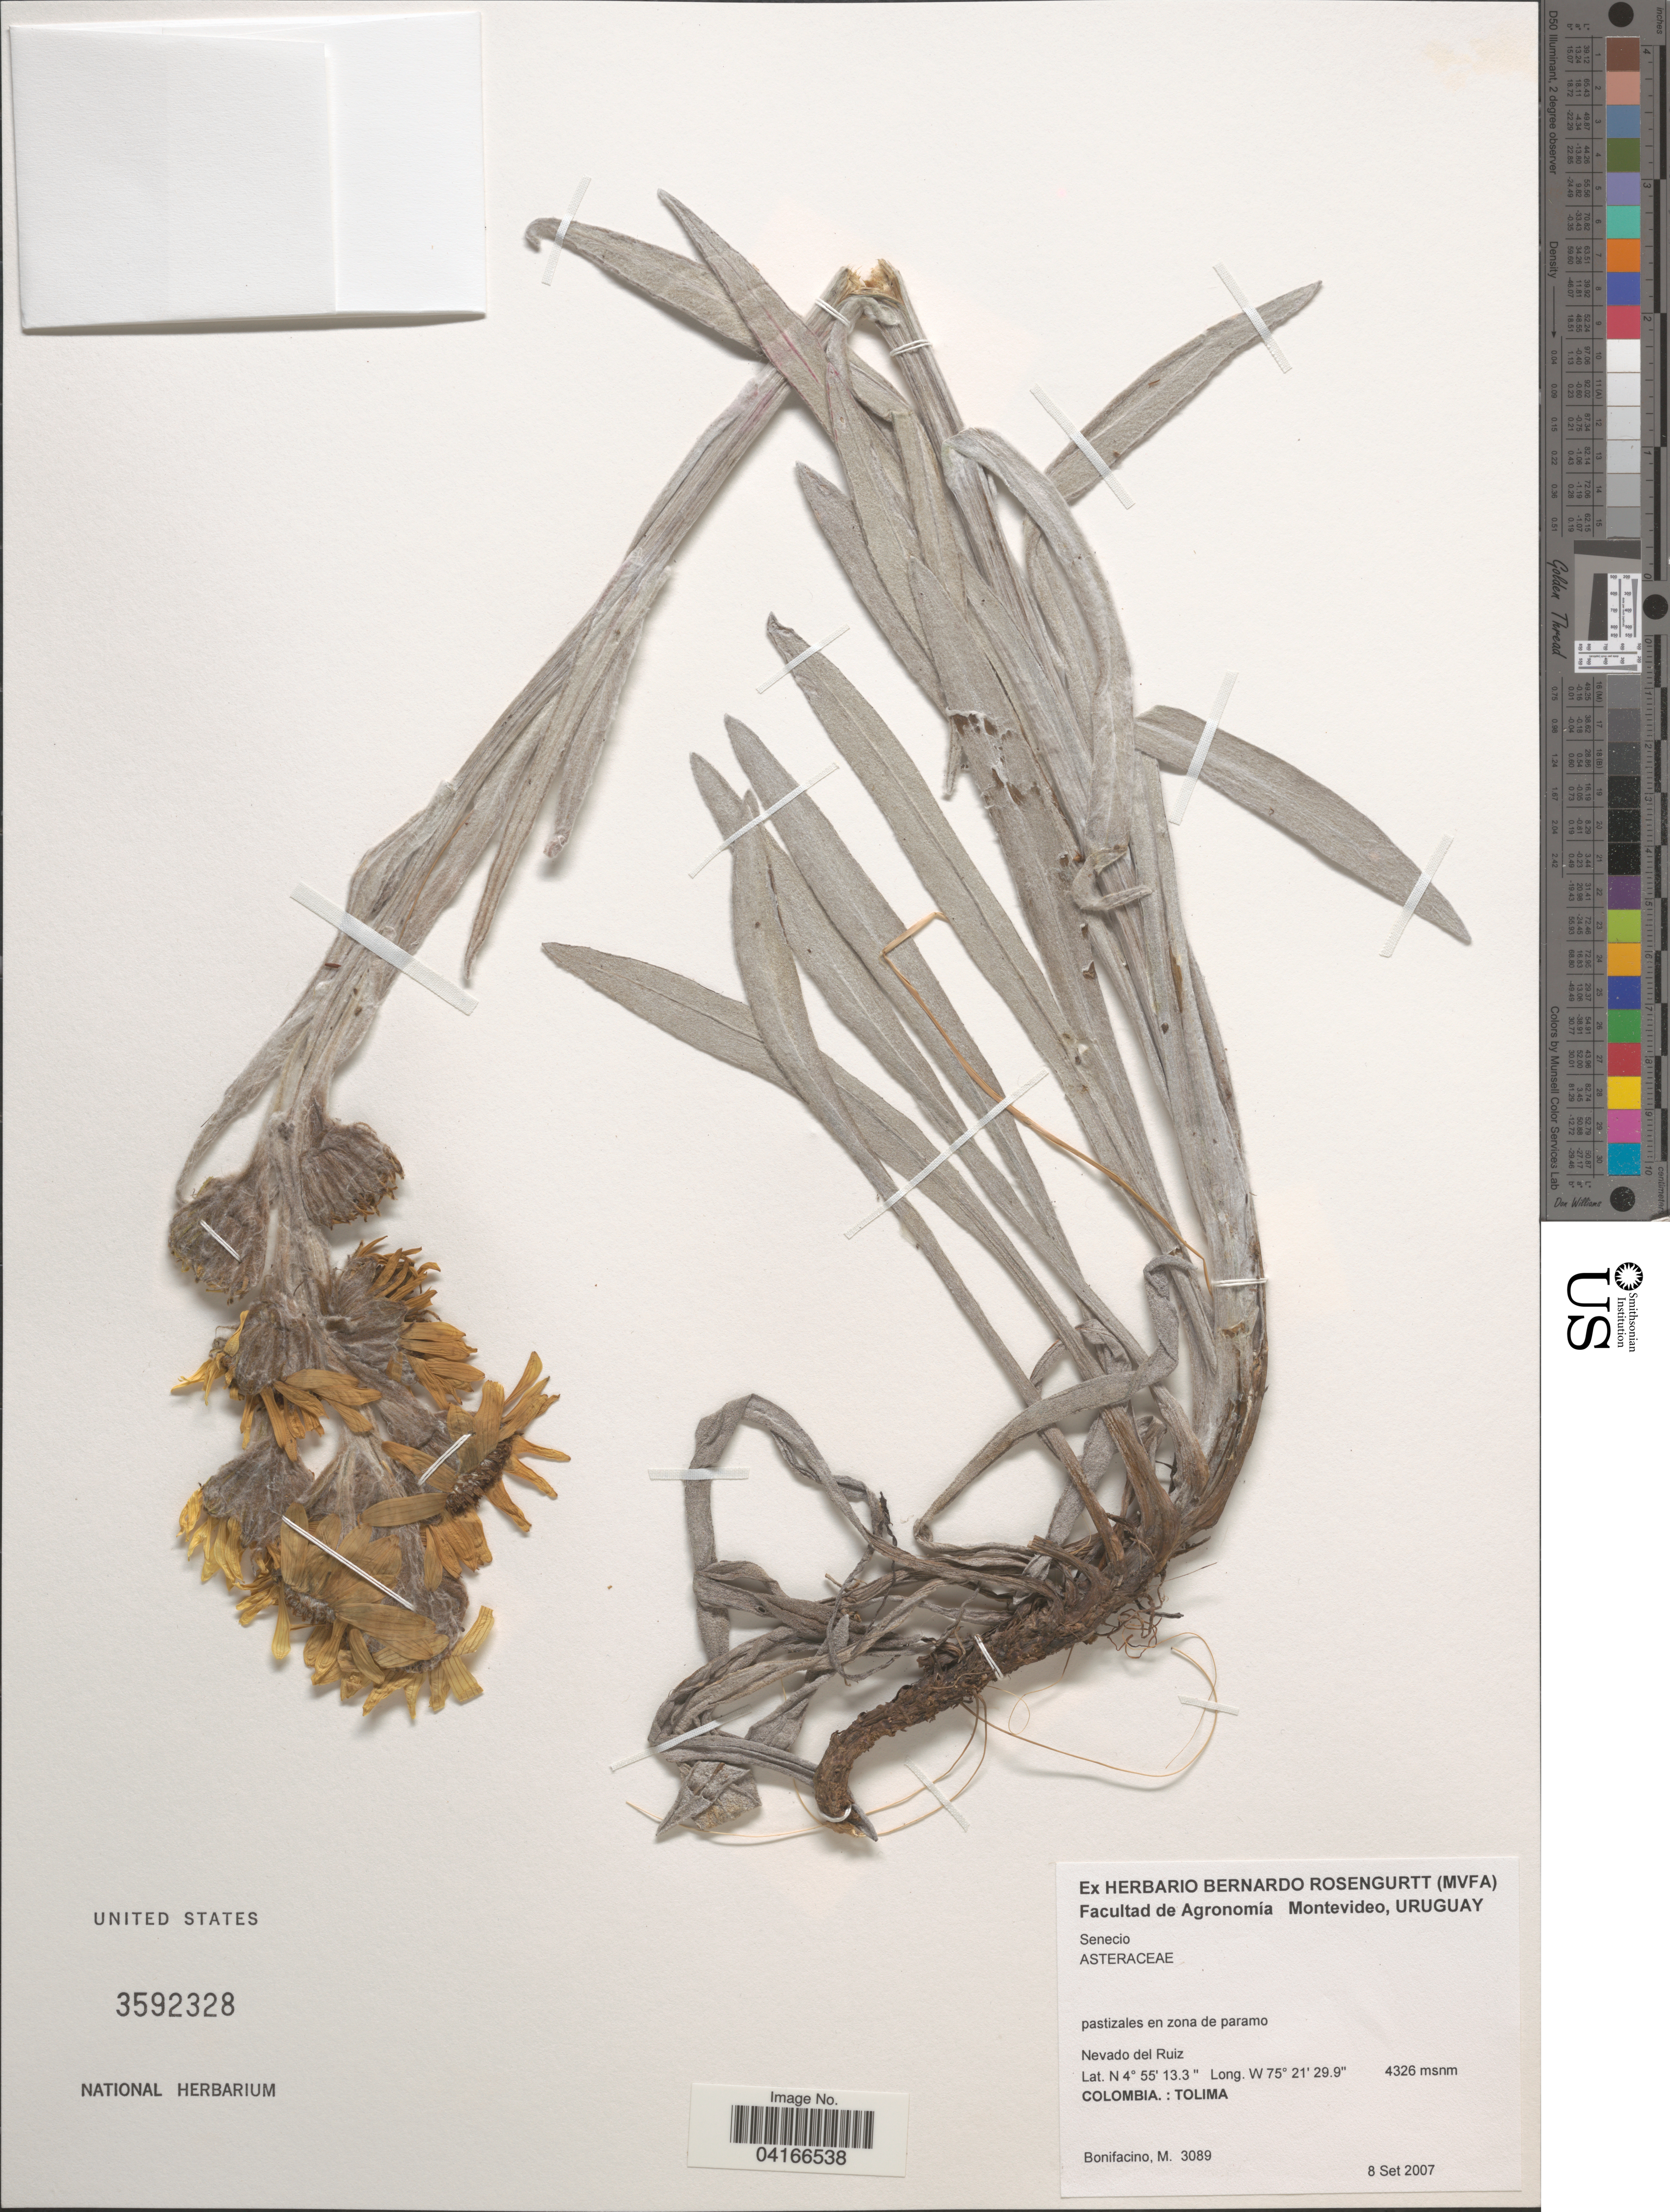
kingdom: Plantae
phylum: Tracheophyta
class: Magnoliopsida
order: Asterales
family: Asteraceae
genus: Senecio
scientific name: Senecio sp.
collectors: M. Bonifacino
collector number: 3089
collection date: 2007-09-08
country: Colombia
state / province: Tolima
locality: Nevado del Ruiz.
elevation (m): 4326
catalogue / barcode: US 3592328